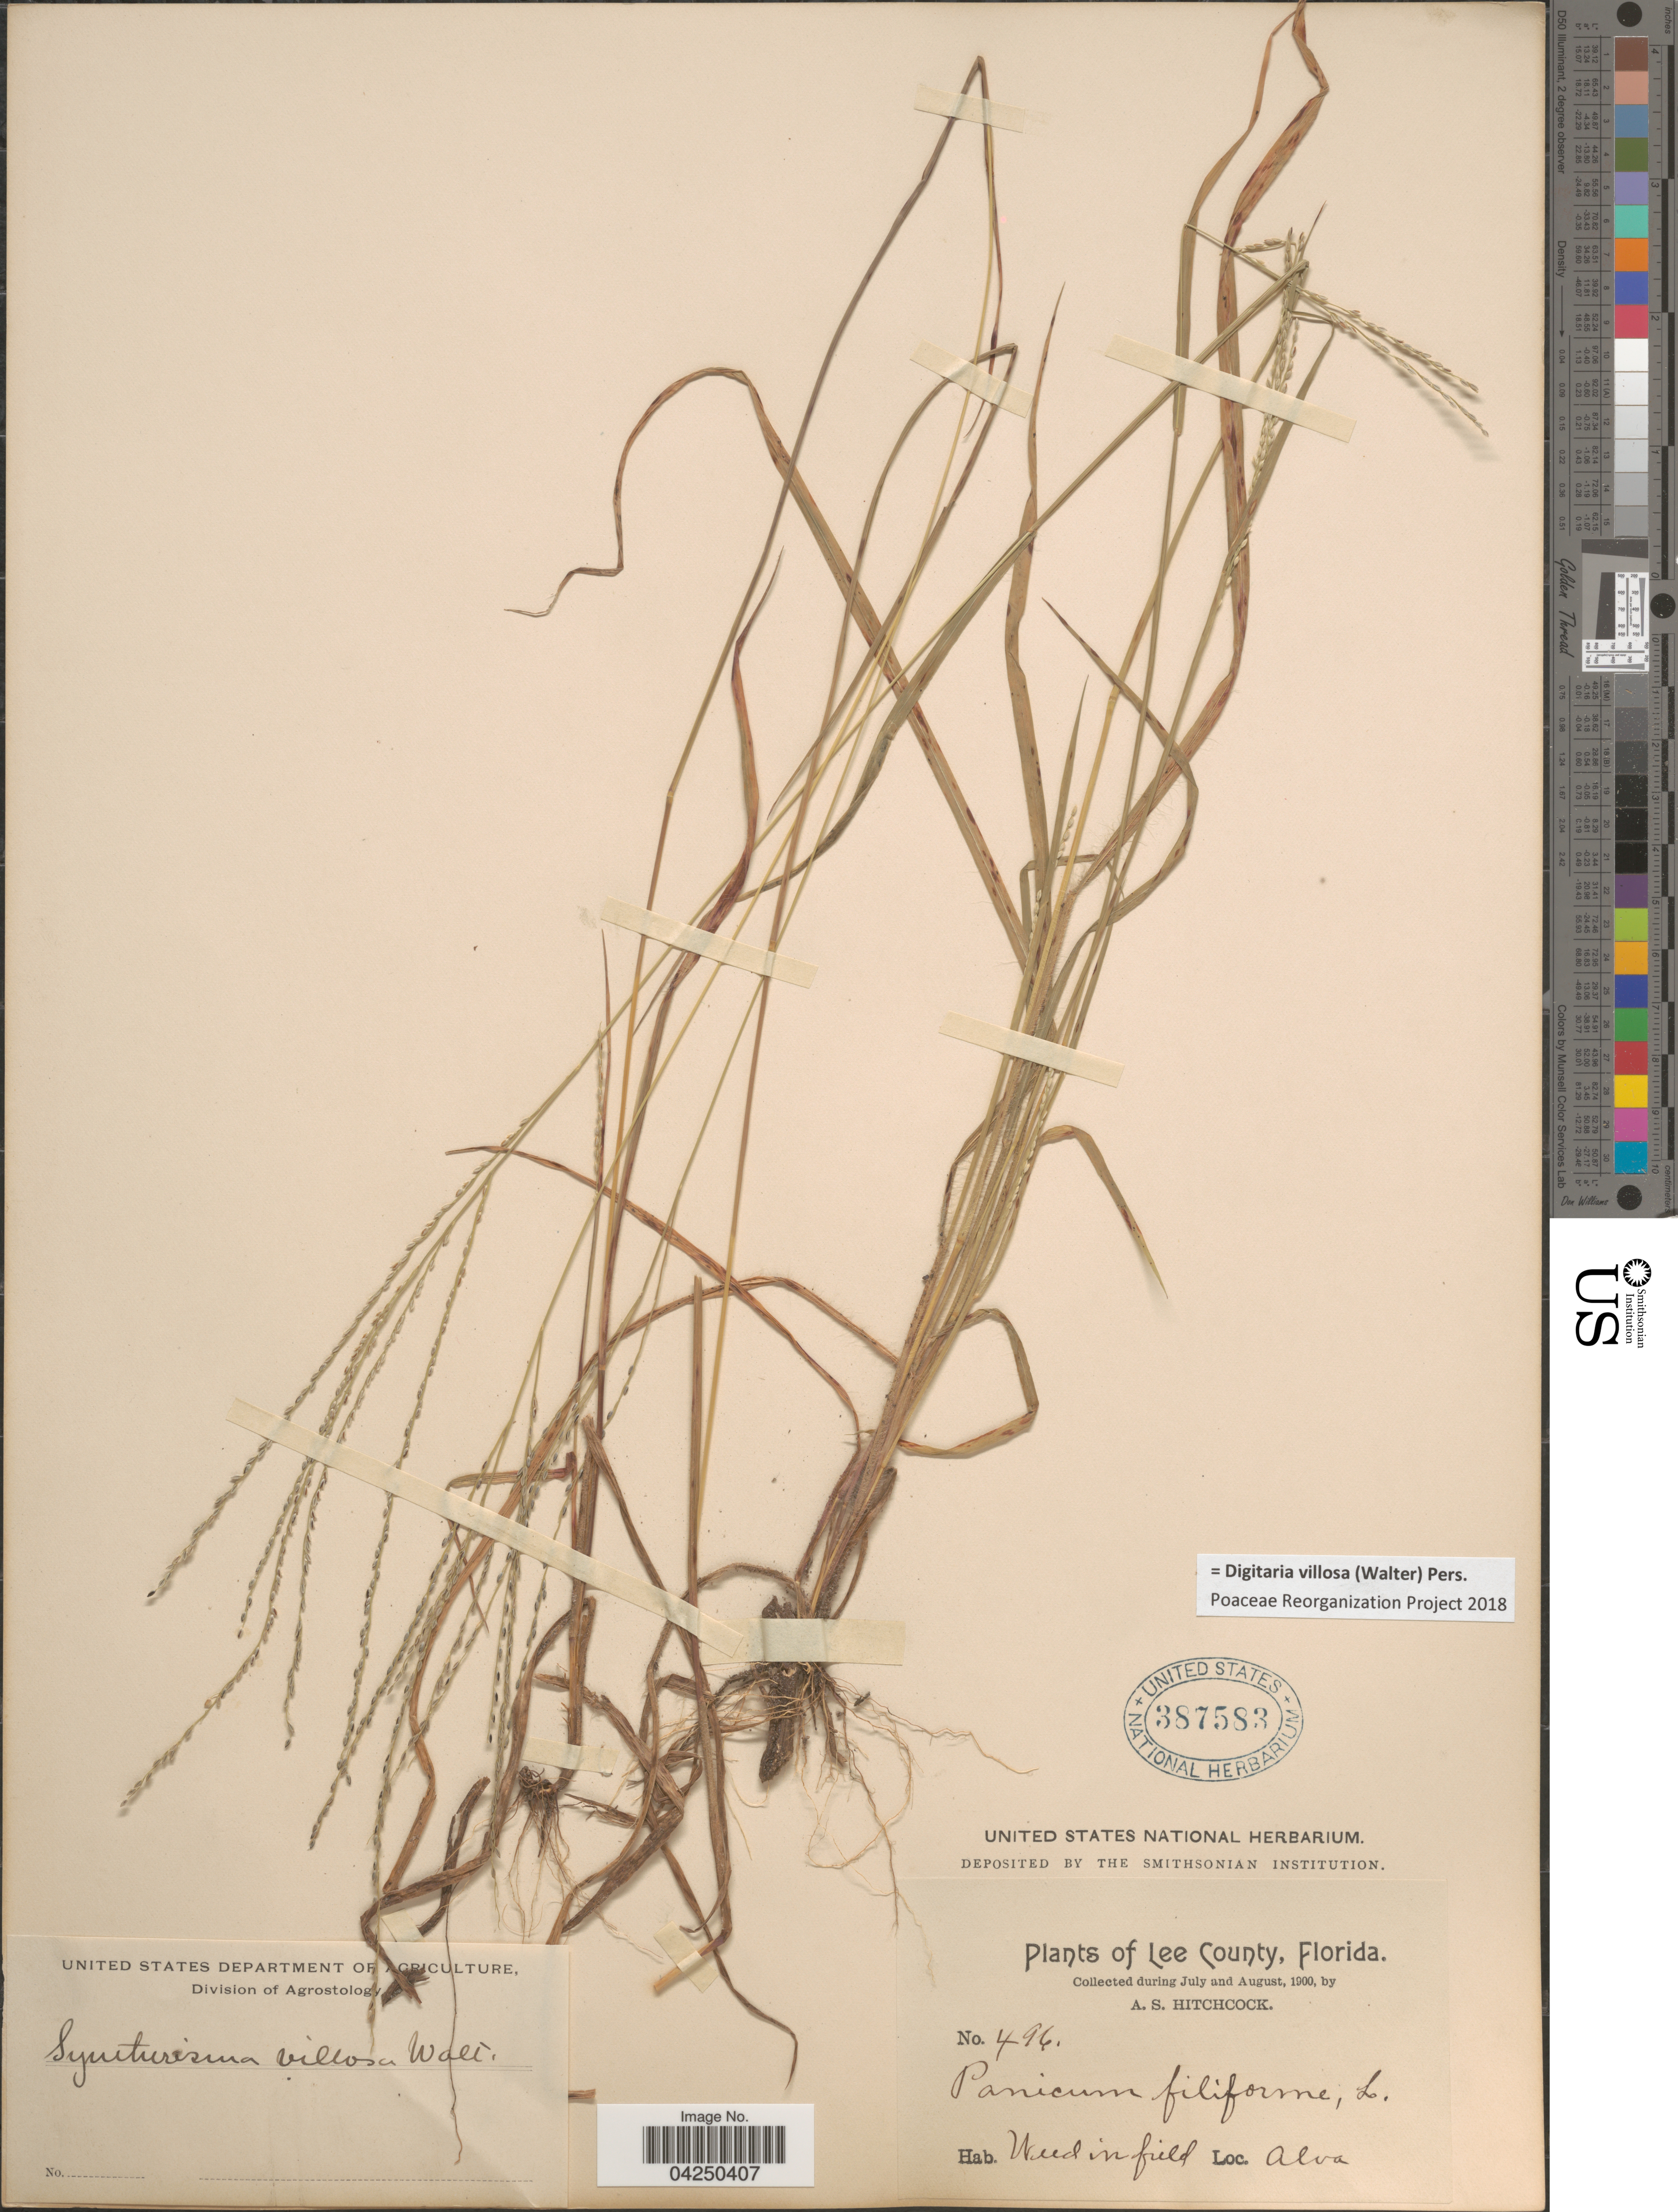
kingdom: Plantae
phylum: Tracheophyta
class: Liliopsida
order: Poales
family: Poaceae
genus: Digitaria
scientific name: Digitaria villosa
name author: (Walter) Pers.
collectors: A. S. Hitchcock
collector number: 496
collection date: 1900-07/1900-08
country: United States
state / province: Florida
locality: Lee County. Weed in field. Alva.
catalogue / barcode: US 387583